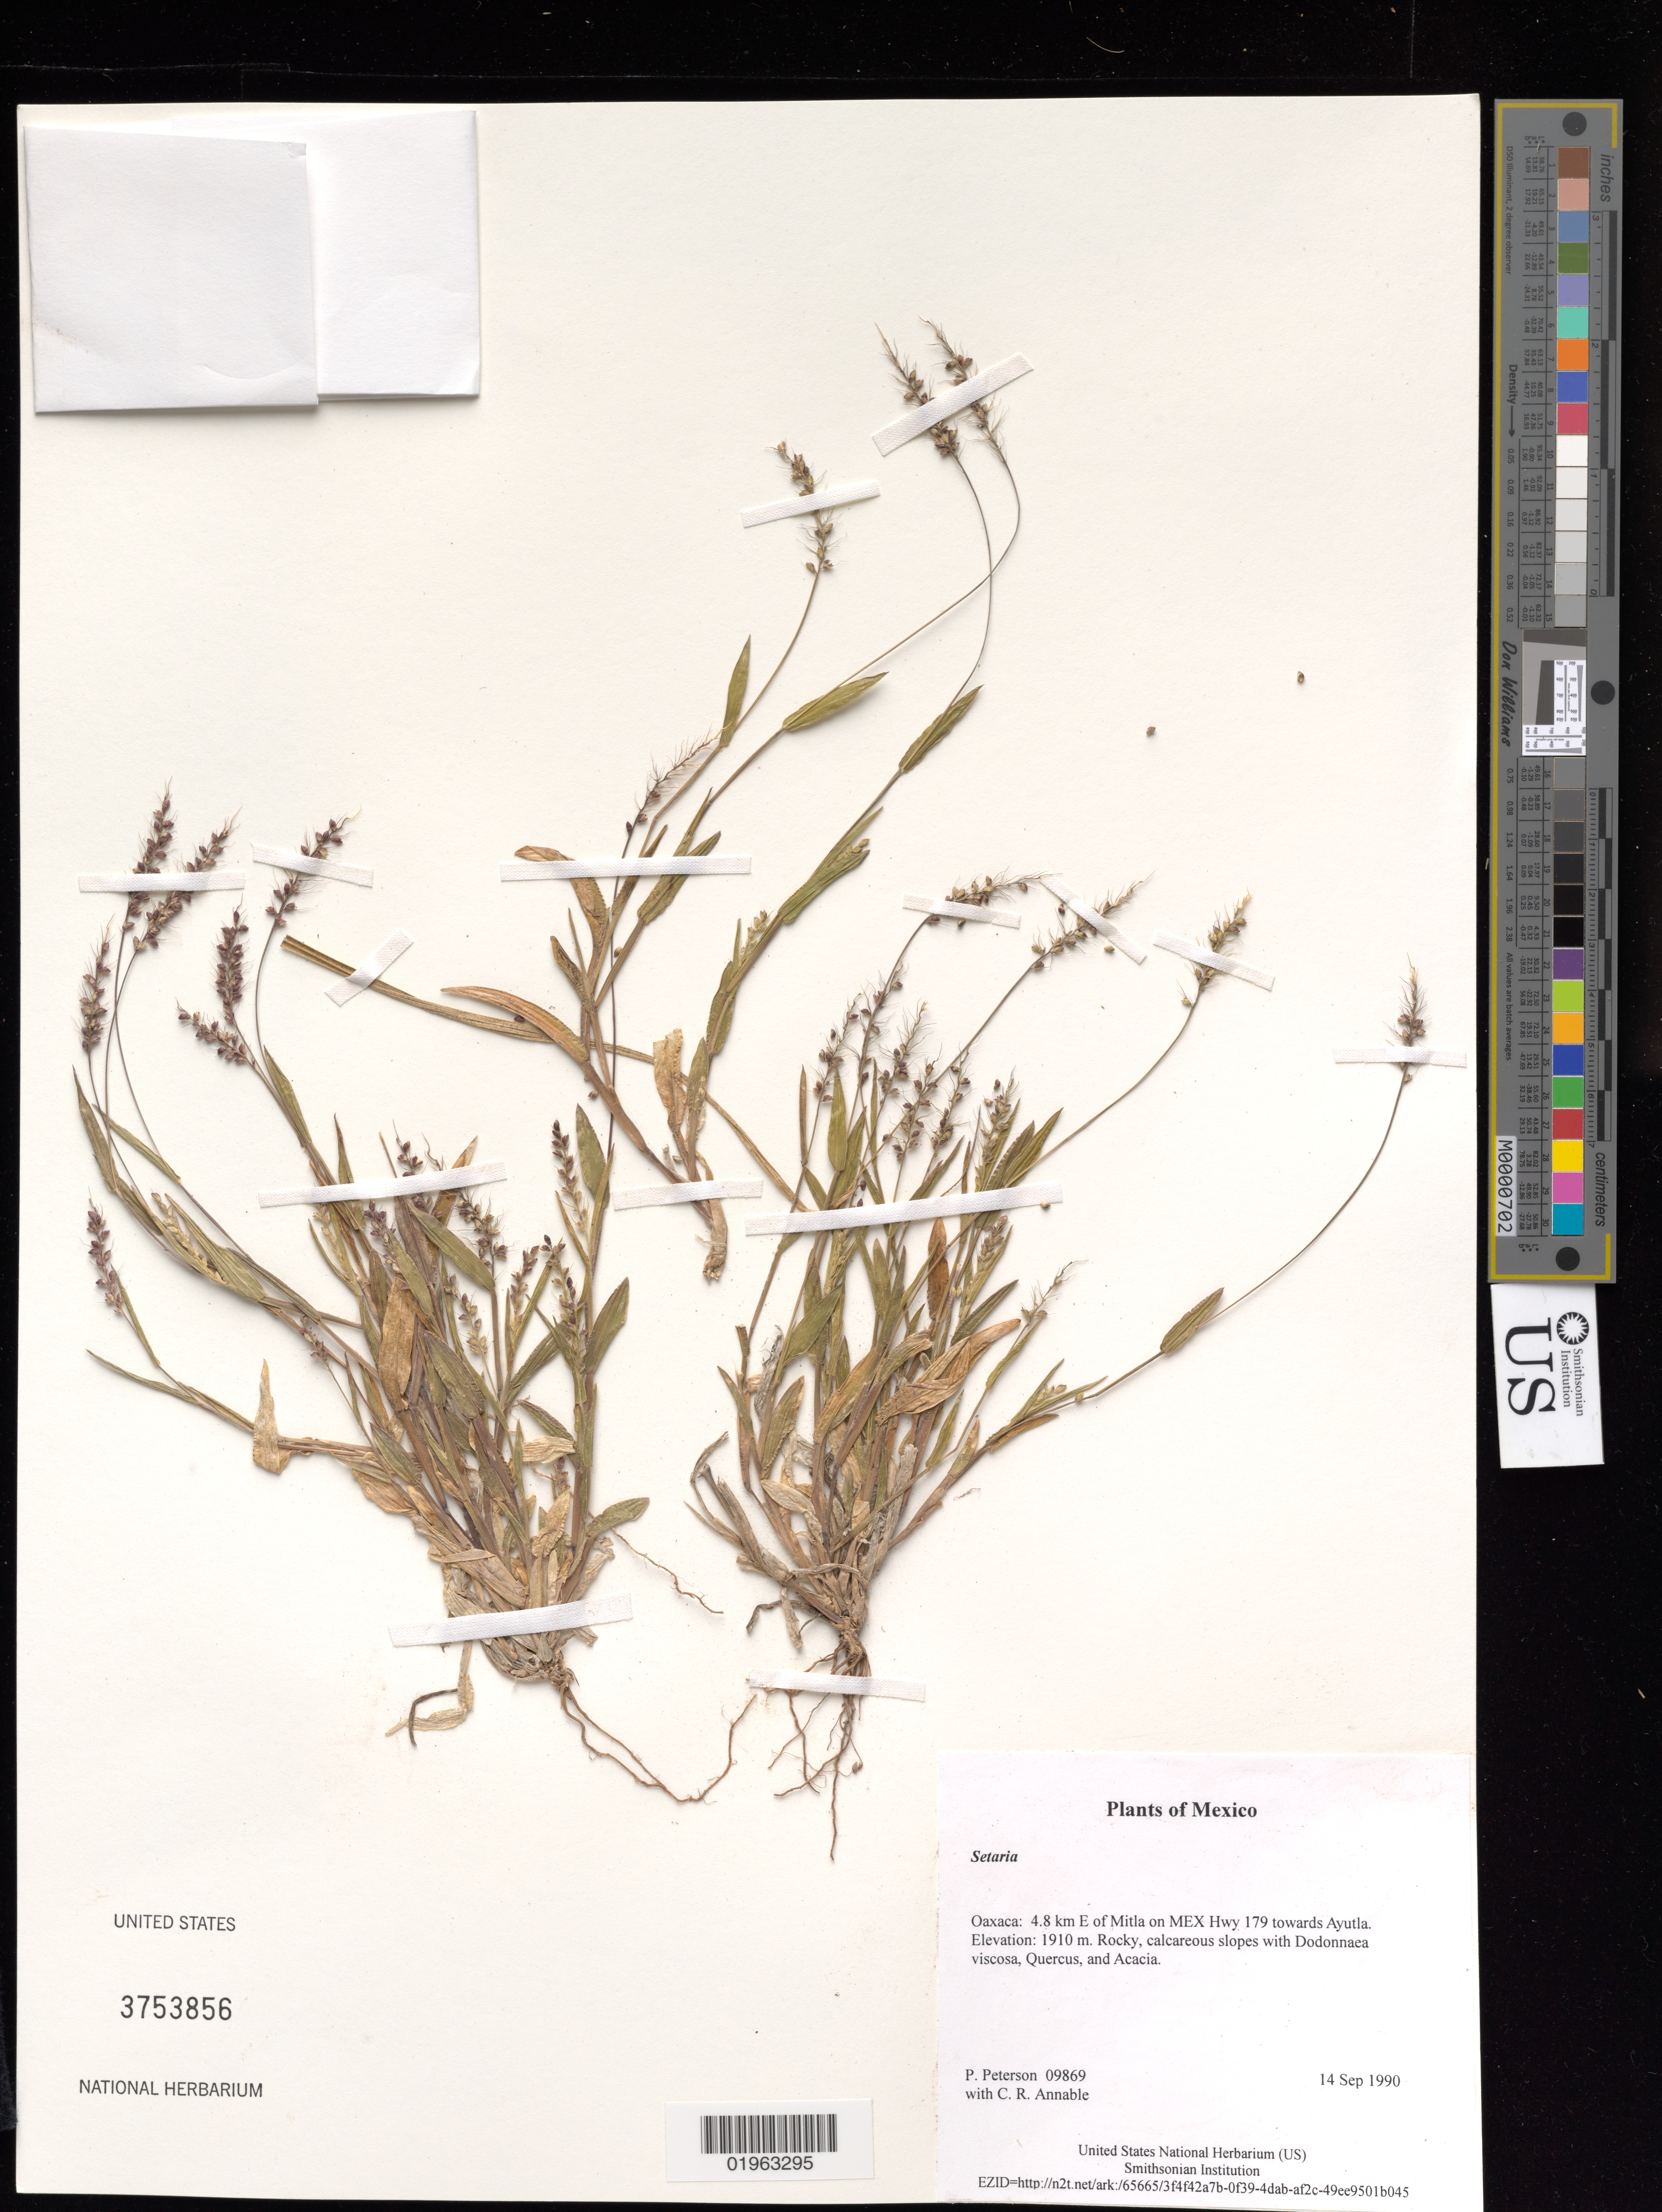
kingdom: Plantae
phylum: Tracheophyta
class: Liliopsida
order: Poales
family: Poaceae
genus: Setaria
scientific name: Setaria sp.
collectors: P. M. Peterson & C. R. Annable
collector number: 09869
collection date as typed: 14 Sep 1990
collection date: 1990-09-14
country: Mexico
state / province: Oaxaca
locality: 4.8 km E of Mitla on MEX Hwy 179 towards Ayutla.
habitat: Rocky, calcareous slopes with Dodonnaea viscosa, Quercus, and Acacia.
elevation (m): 1910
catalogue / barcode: US 3753856